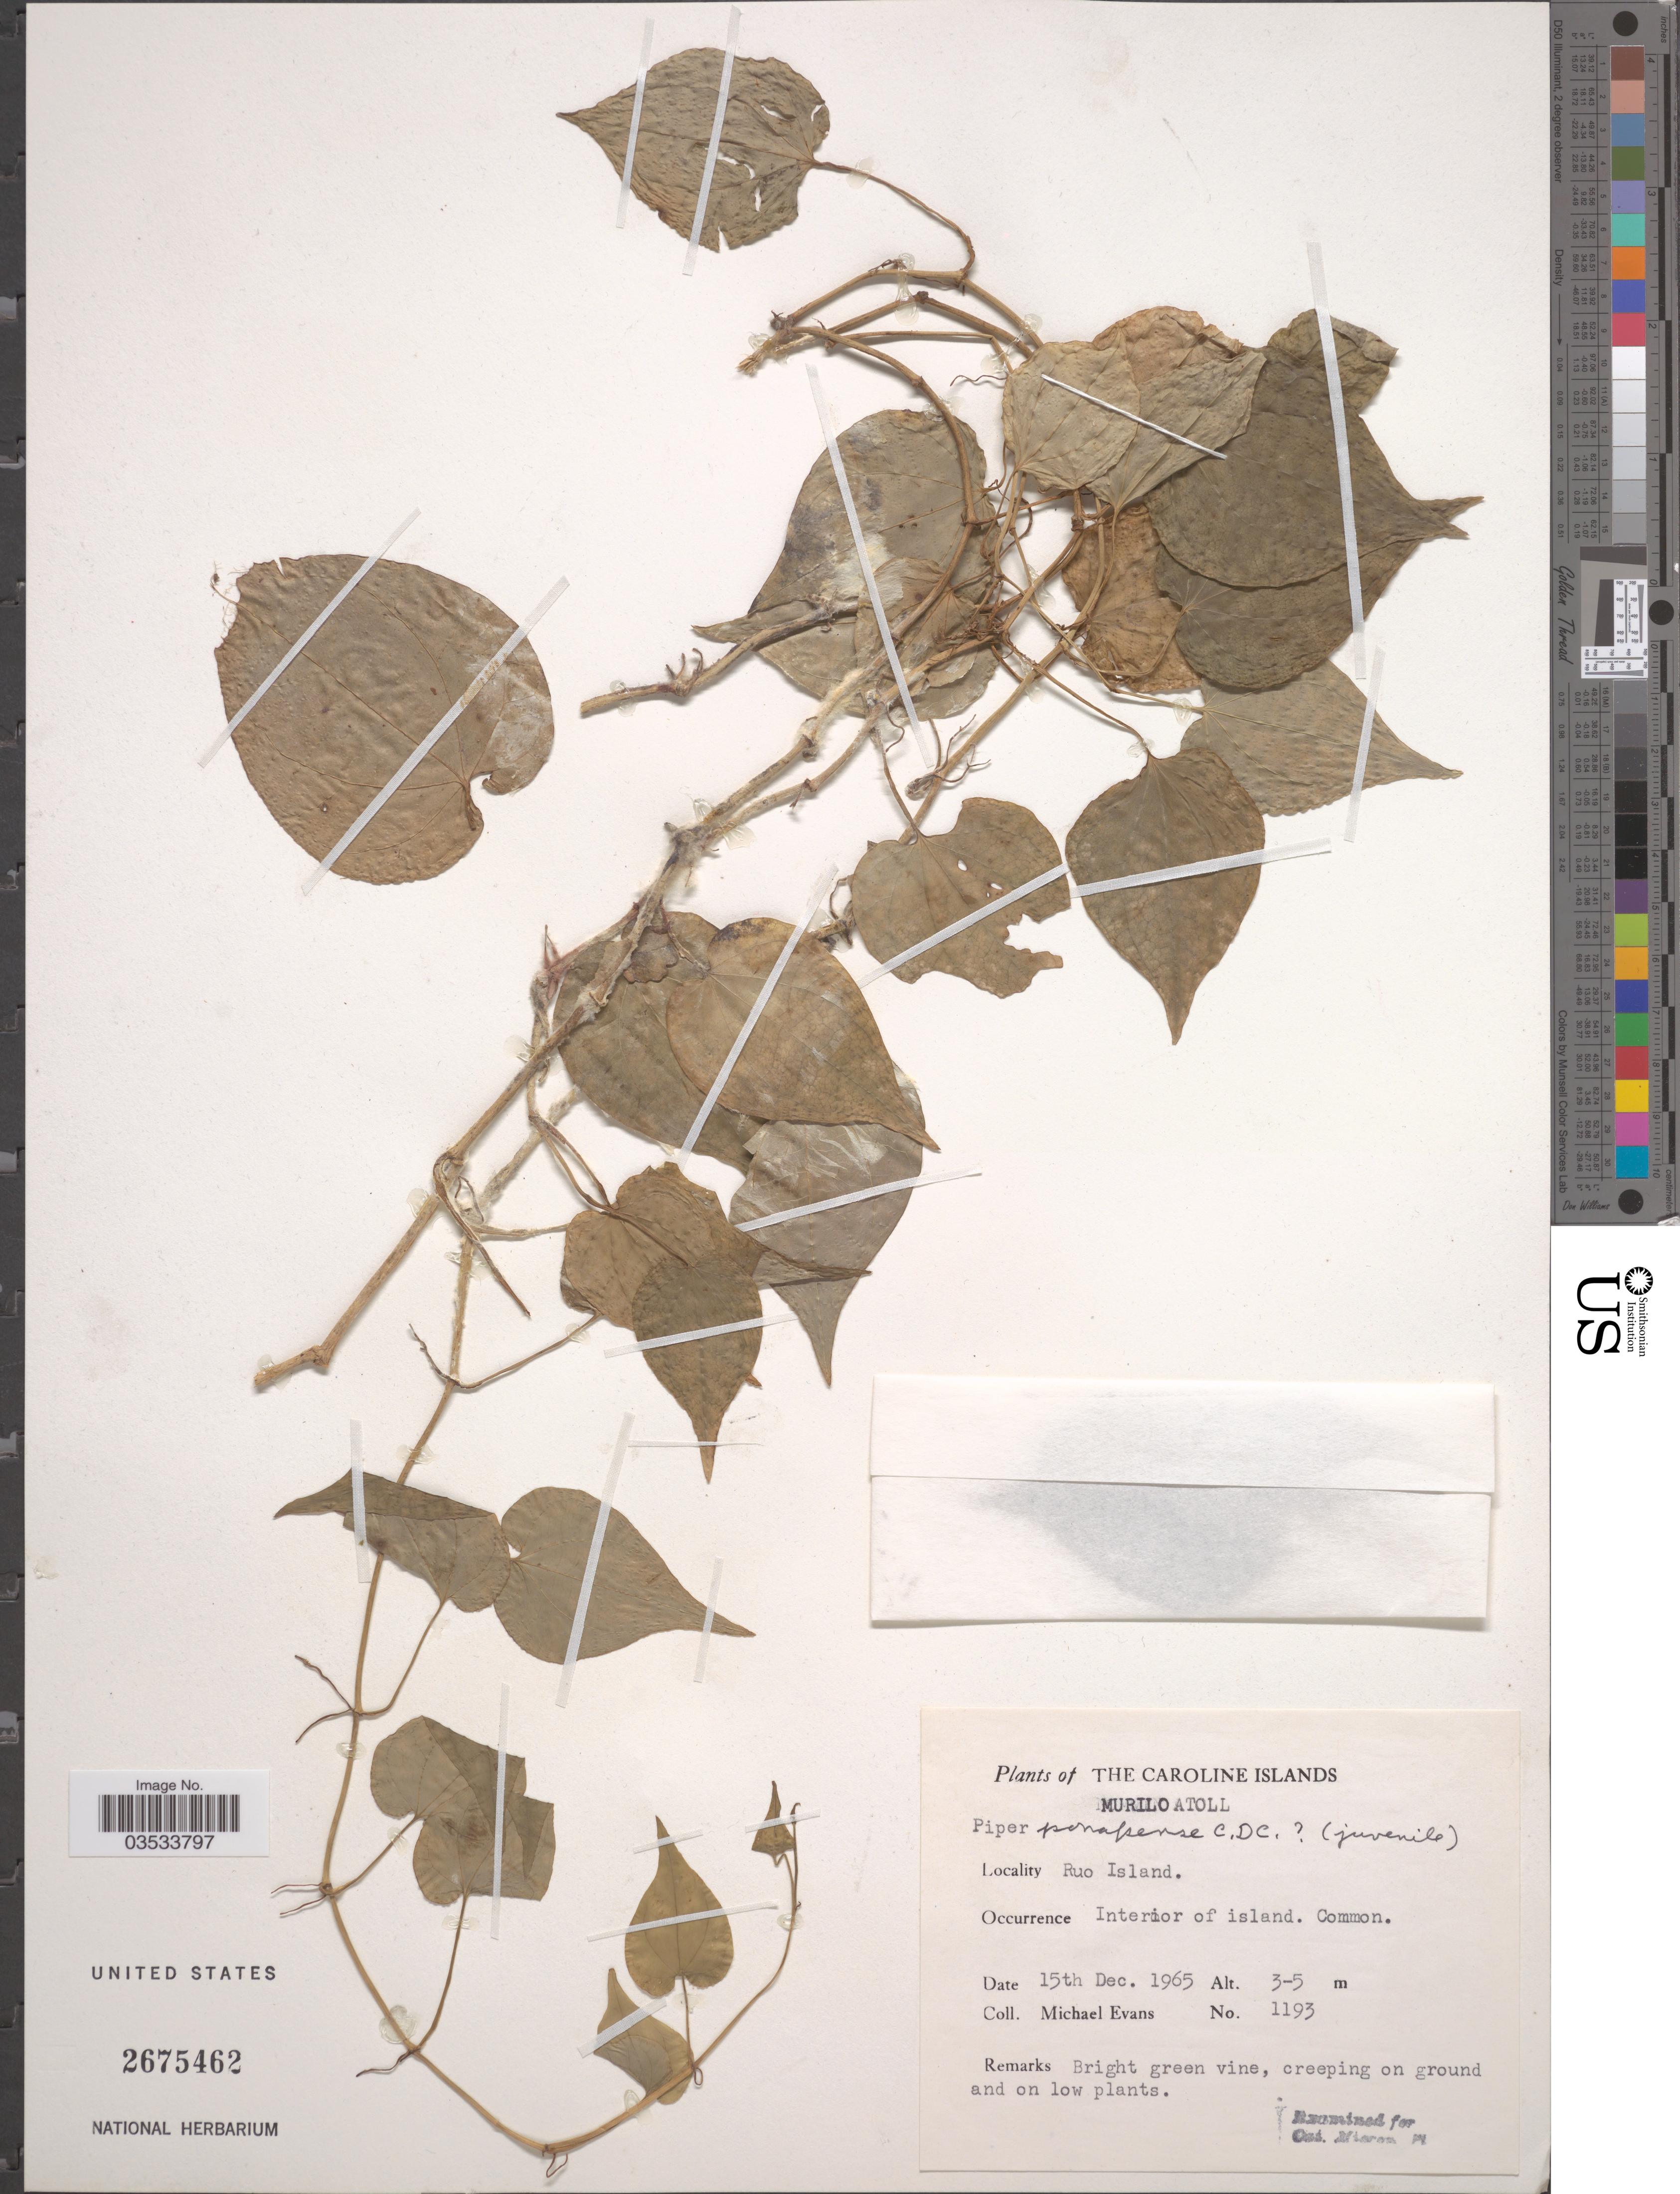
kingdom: Plantae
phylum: Tracheophyta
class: Magnoliopsida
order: Piperales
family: Piperaceae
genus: Piper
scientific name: Piper ponapense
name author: C. DC.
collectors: M. Evans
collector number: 1193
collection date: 1965-12-15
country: Micronesia, Federated States of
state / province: Truk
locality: Caroline Islands. Murilo Atoll. Ruo Island. Interior of island.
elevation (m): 3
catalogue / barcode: US 2675462